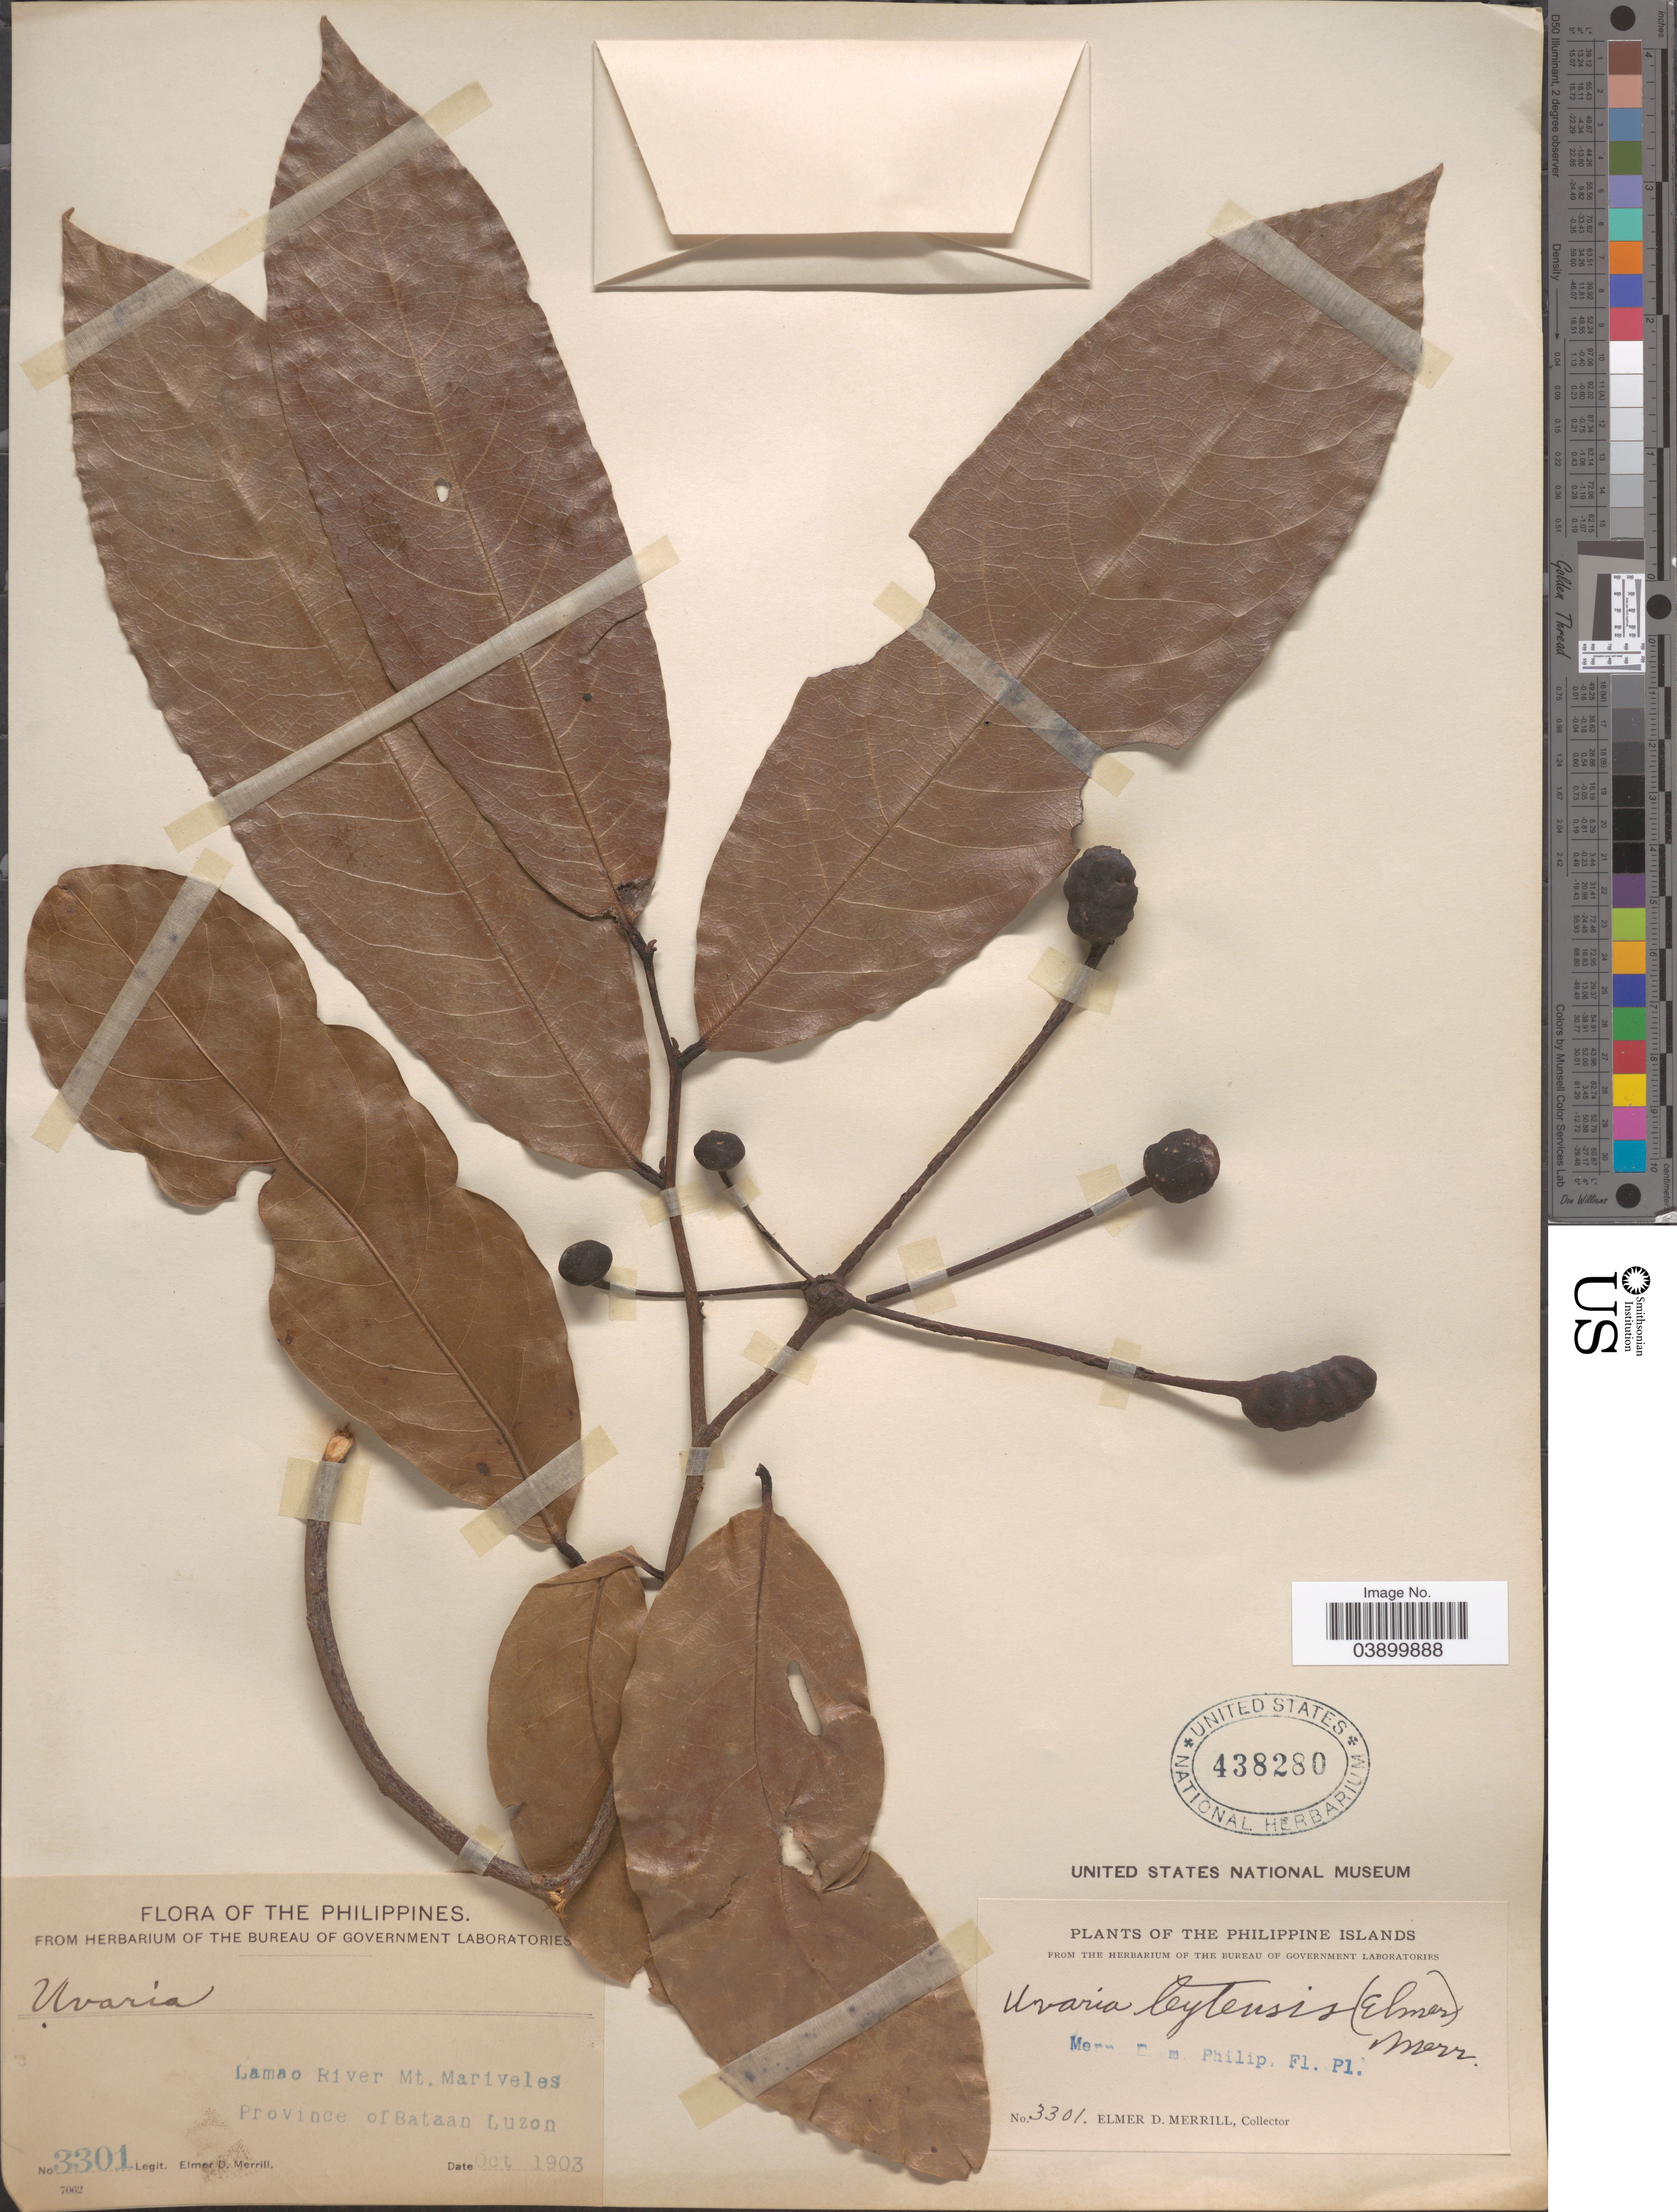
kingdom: Plantae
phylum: Tracheophyta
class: Magnoliopsida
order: Magnoliales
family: Annonaceae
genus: Uvaria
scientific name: Uvaria leytensis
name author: (Elmer) Merr.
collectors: E. D. Merrill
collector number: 3301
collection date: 1903-10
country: Philippines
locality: Philippine Islands. Lamao River Mt. Mariveles. Province of Bataan, Luzon.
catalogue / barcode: US 438280